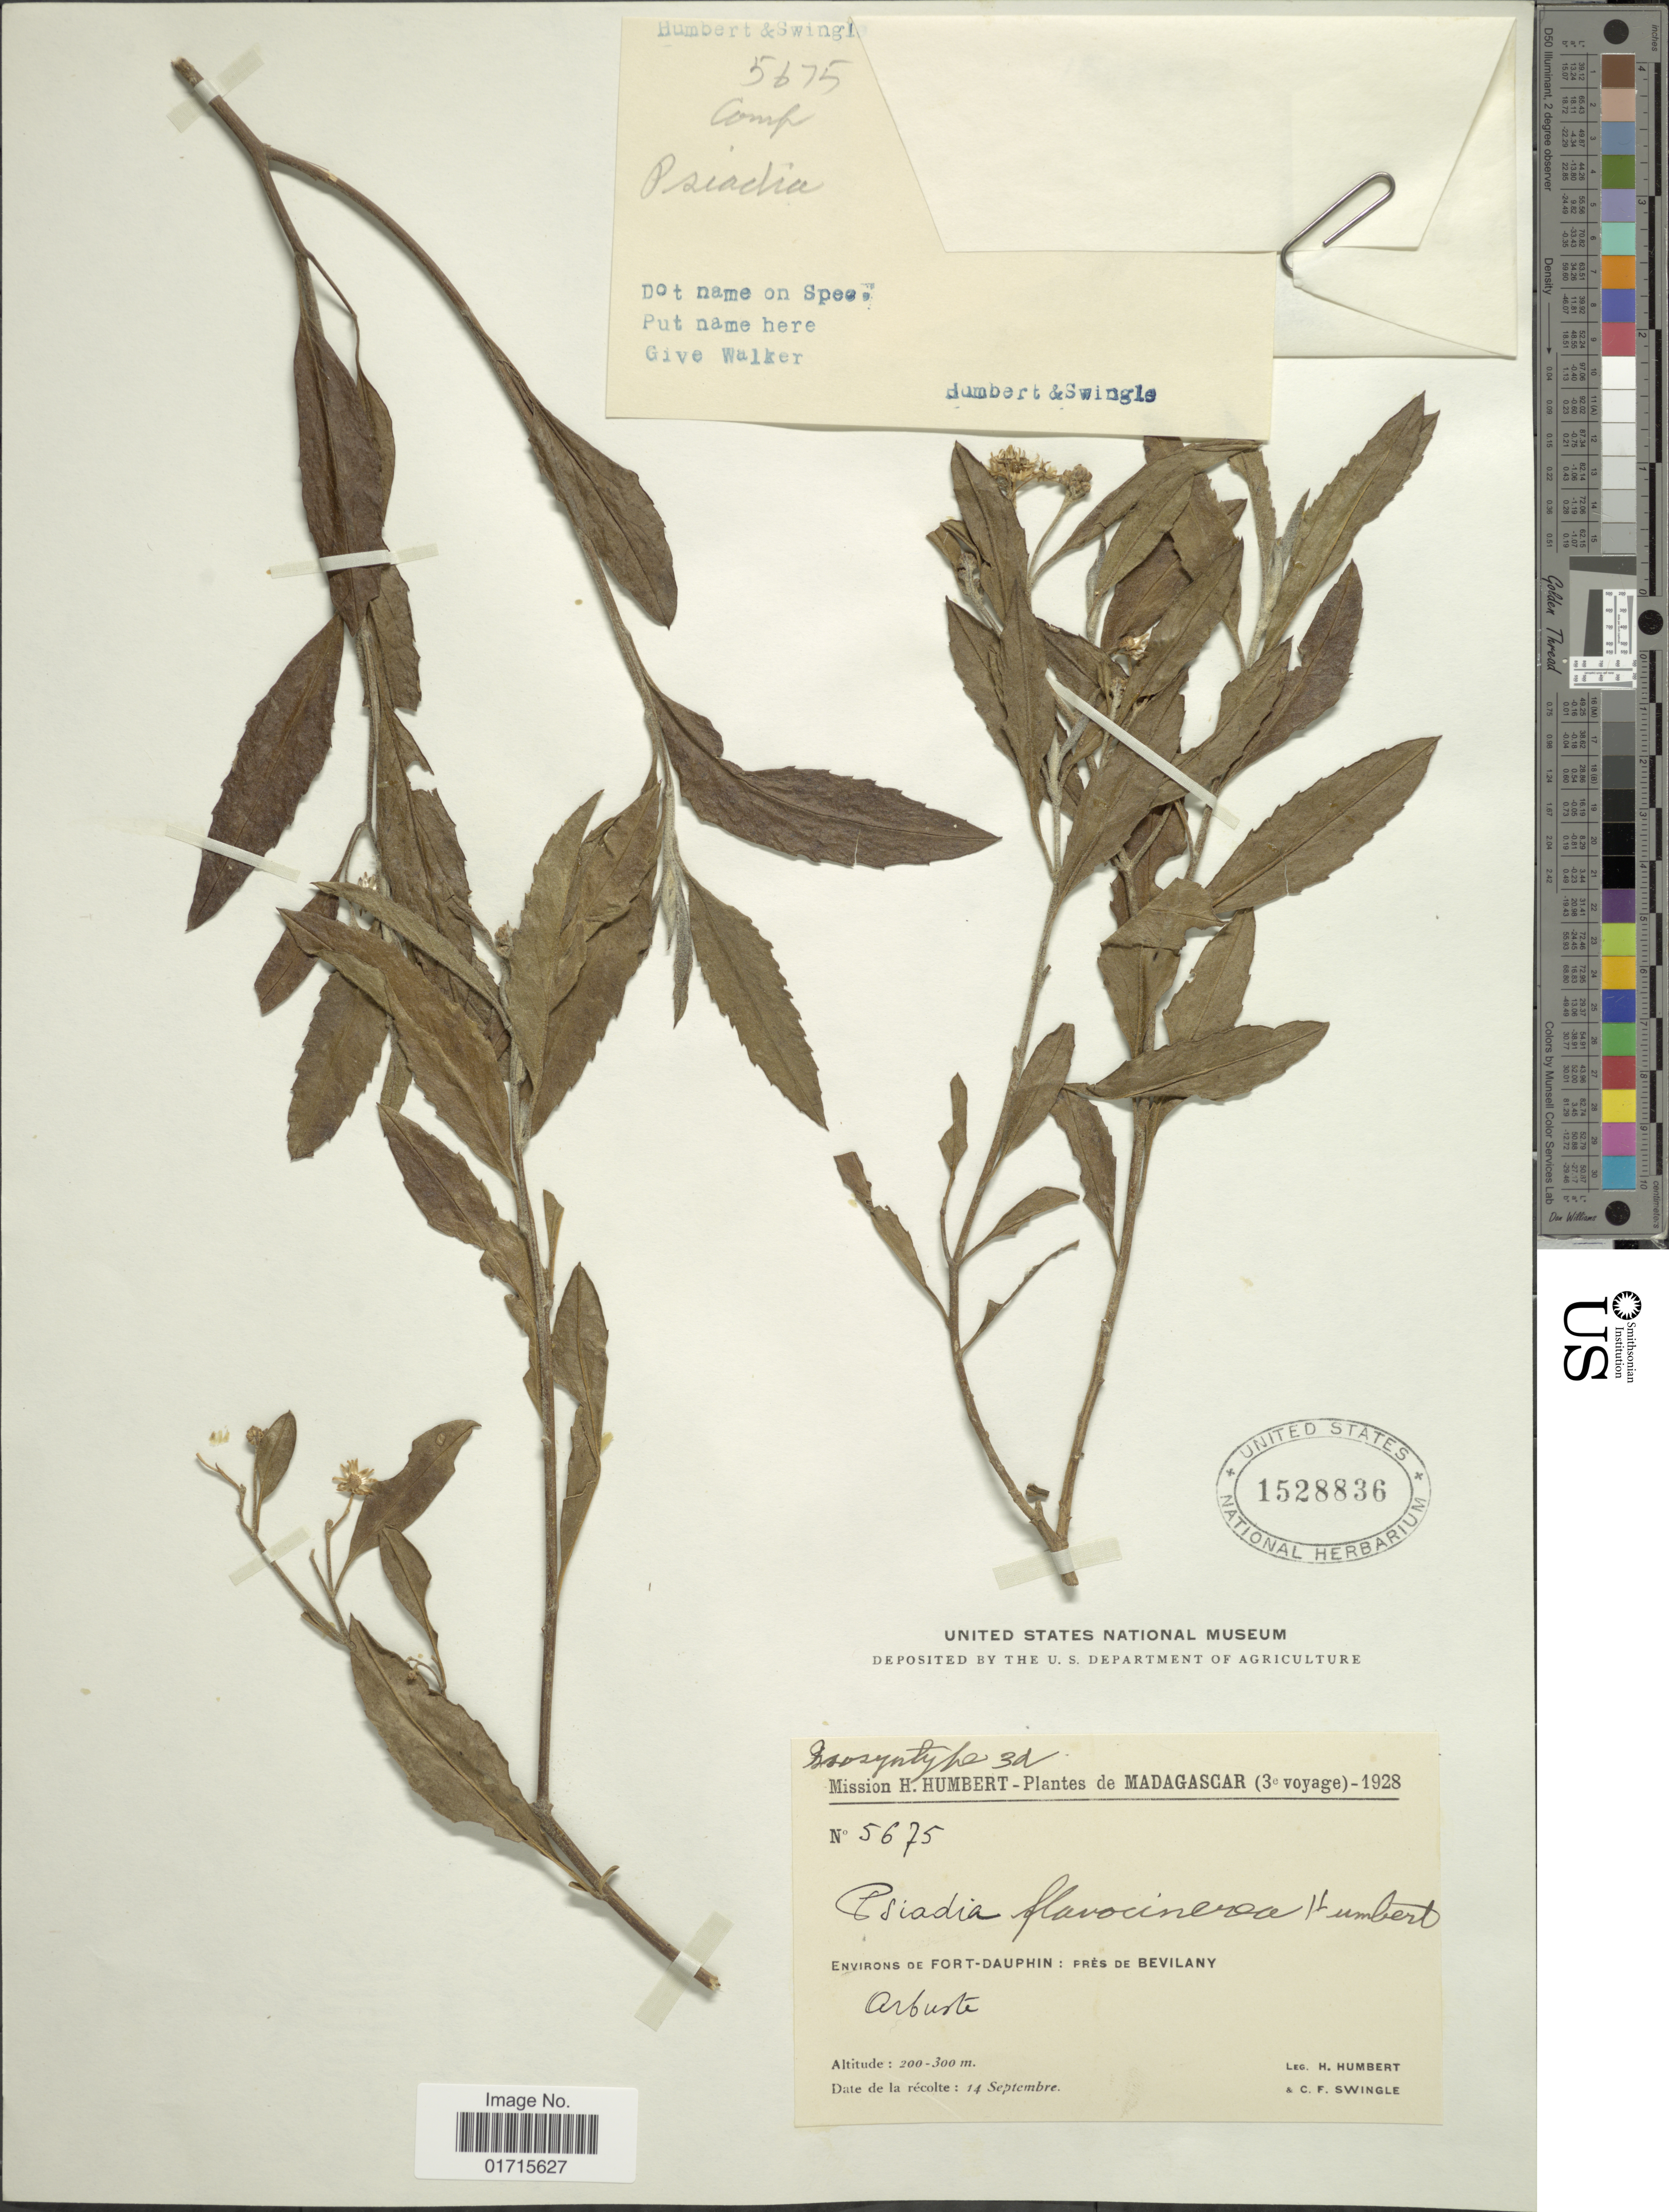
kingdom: Plantae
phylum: Tracheophyta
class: Magnoliopsida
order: Asterales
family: Asteraceae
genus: Psiadia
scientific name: Psiadia flavocinerea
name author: Humbert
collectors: H. Humbert & C. Swingle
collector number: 5675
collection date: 1928-09-14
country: Madagascar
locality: Environs de Fort-Dauphin: Pres de Bevilany.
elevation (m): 200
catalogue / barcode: US 1528836